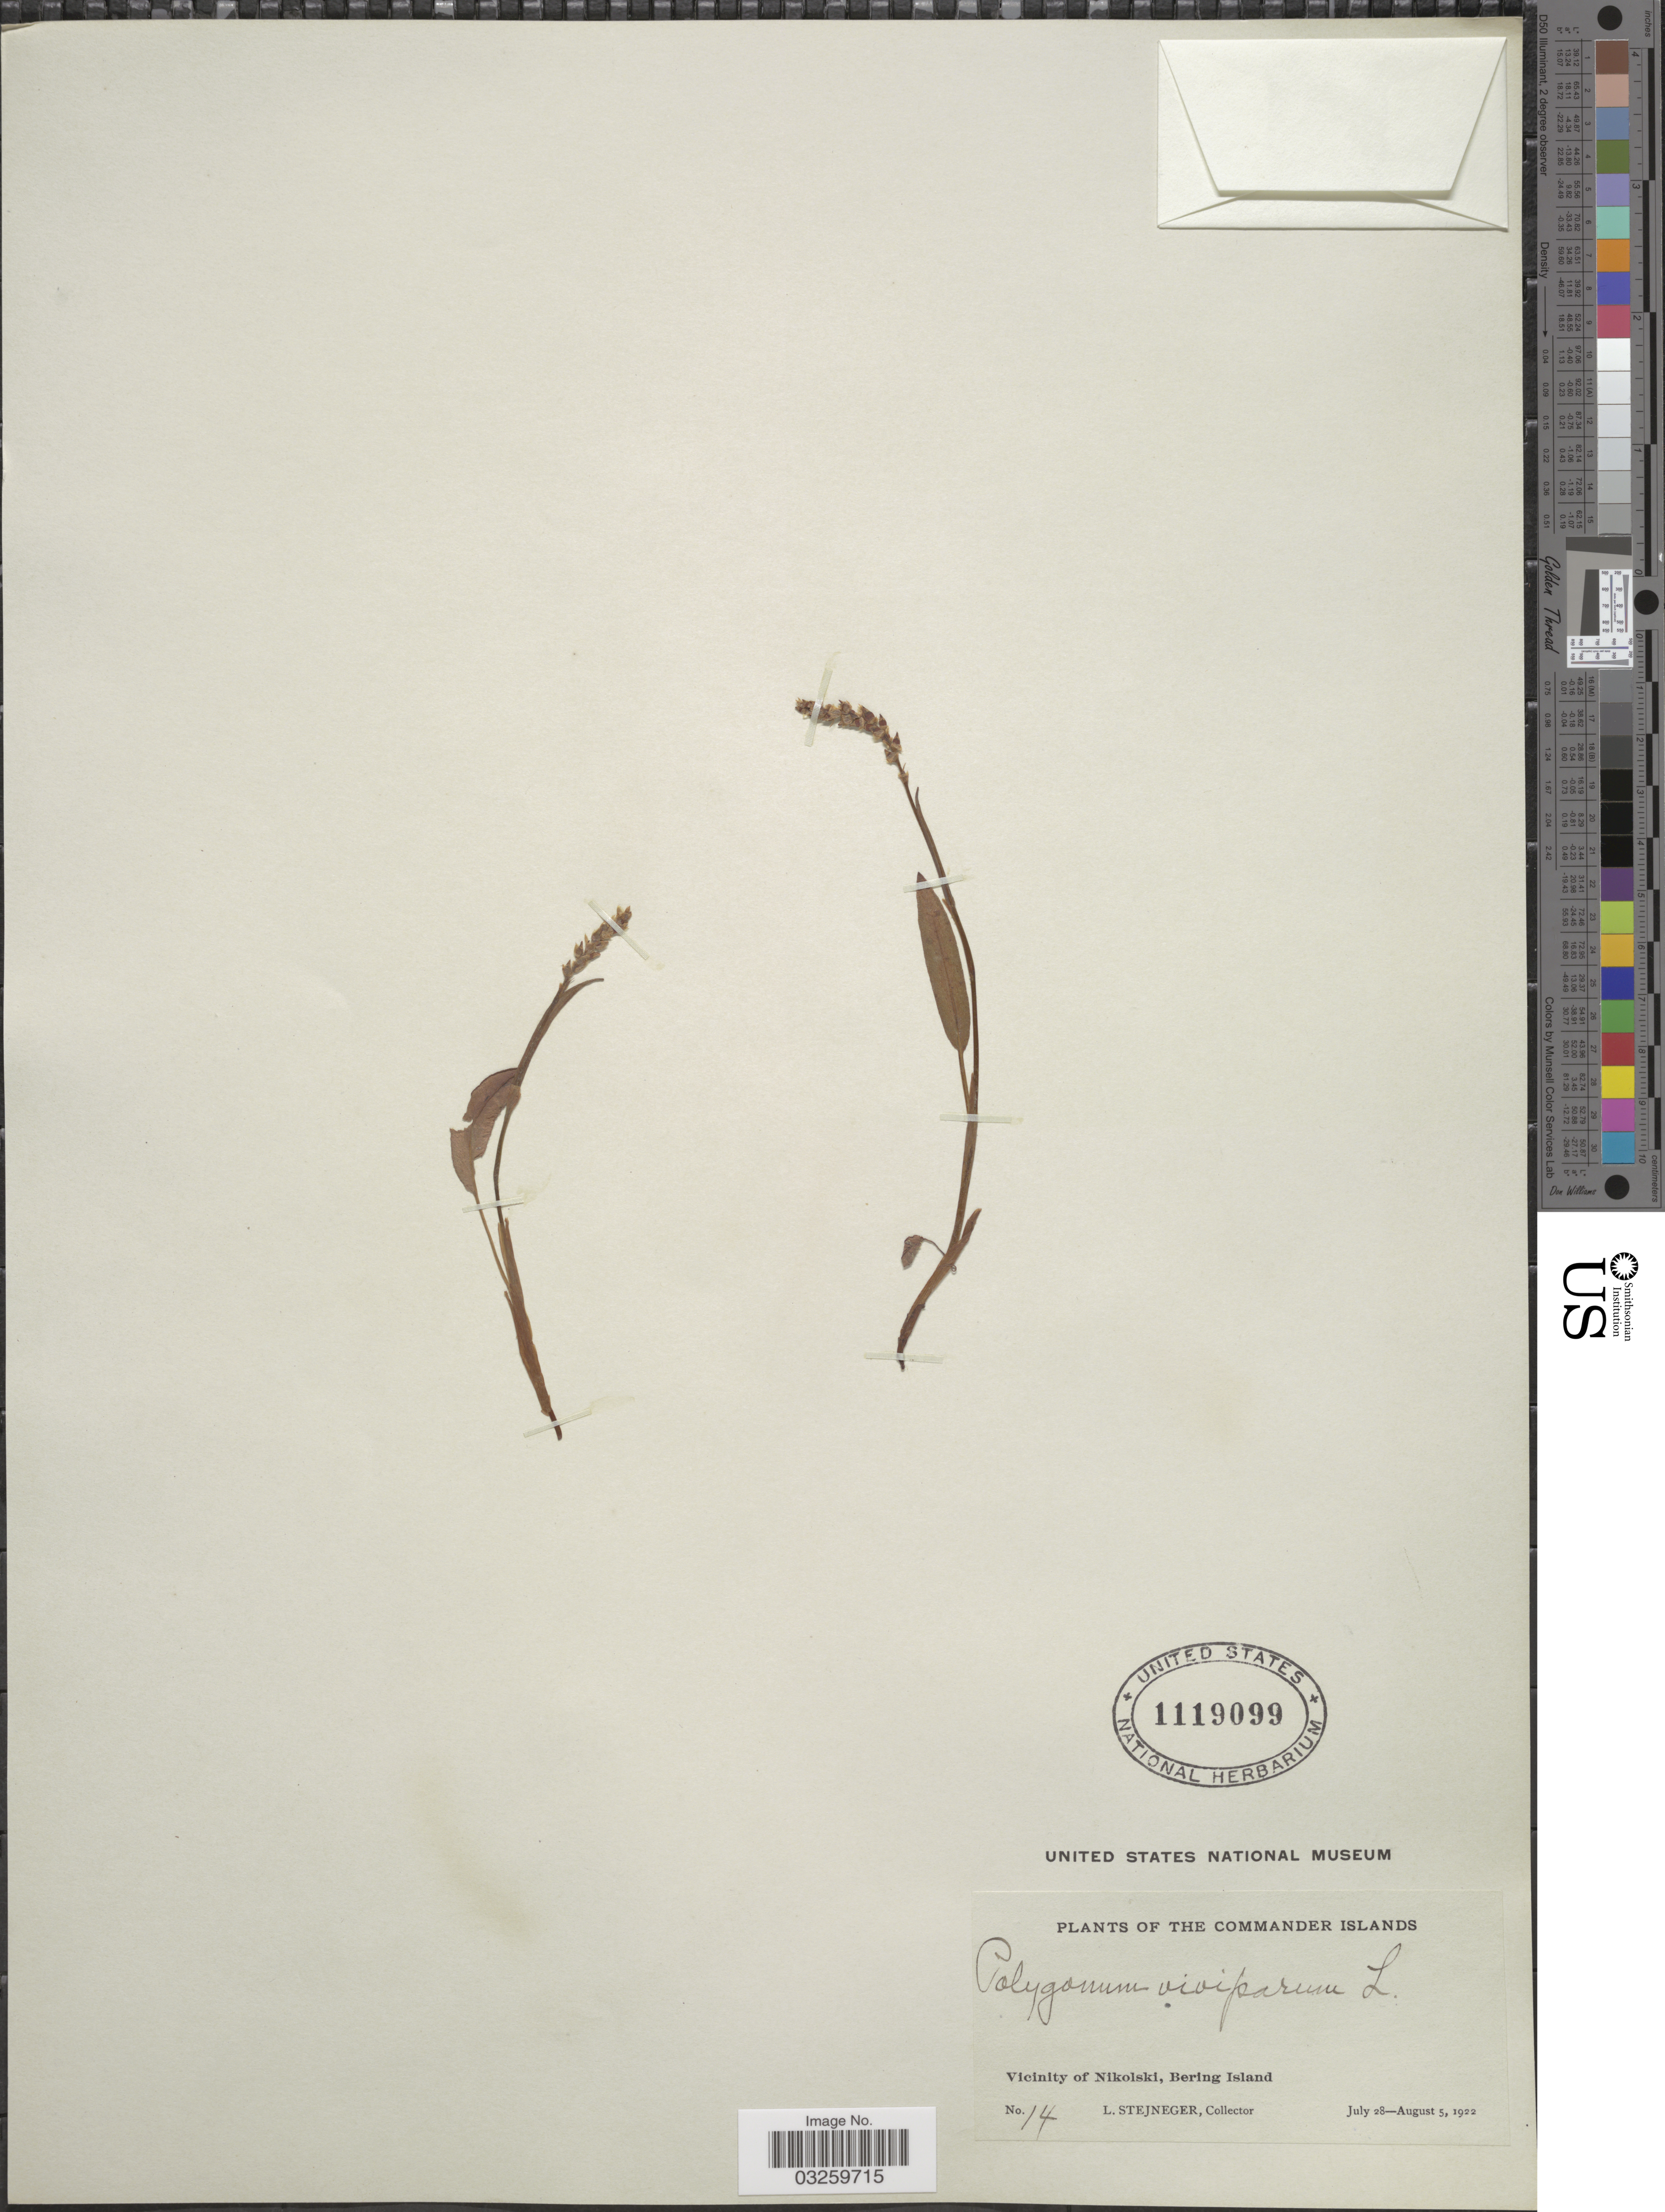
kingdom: Plantae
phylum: Tracheophyta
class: Magnoliopsida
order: Caryophyllales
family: Polygonaceae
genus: Bistorta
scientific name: Bistorta vivipara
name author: (L.) Delarbre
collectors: L. Stejneger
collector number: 14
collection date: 1922-07-28/1922-08-05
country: Russian Federation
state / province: Kamchatka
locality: Commander Islands. Vicinity of Nikolski, Bering Island.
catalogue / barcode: US 1119099